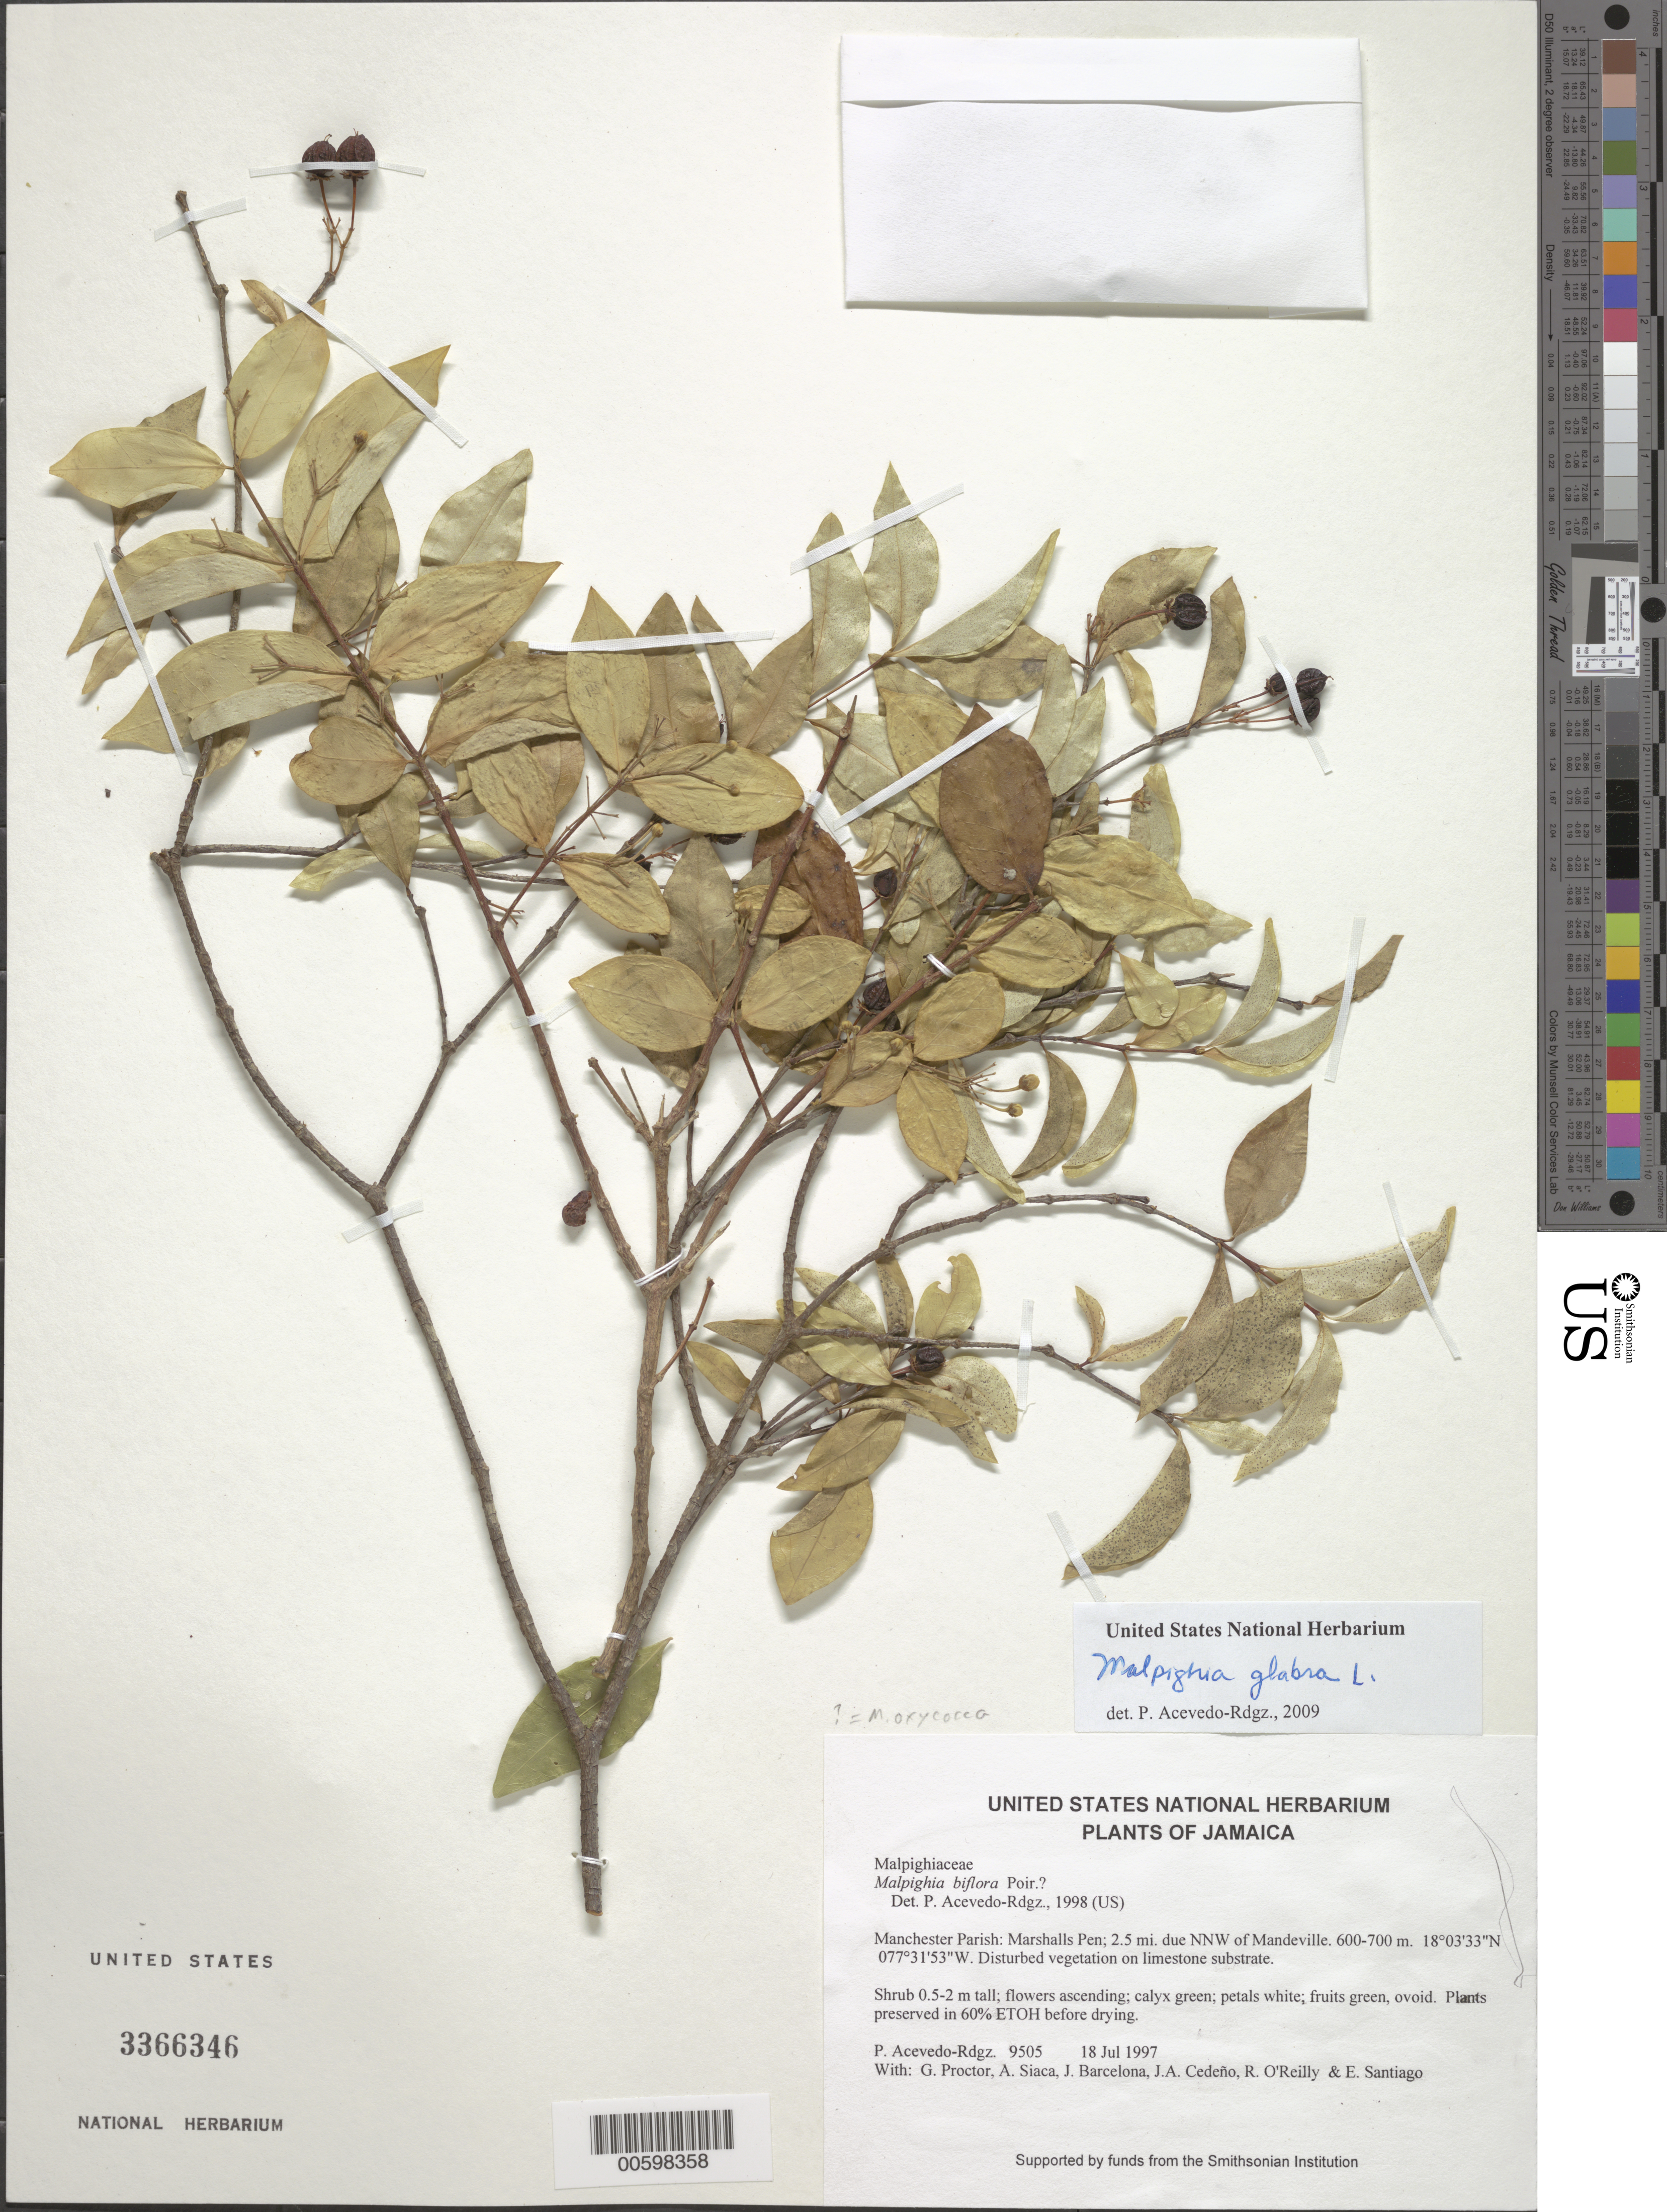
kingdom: Plantae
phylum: Tracheophyta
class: Magnoliopsida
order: Malpighiales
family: Malpighiaceae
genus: Malpighia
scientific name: Malpighia glabra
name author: L.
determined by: Acevedo-Rodríguez, P., (BOT), Smithsonian Institution - National Museum of Natural History (UNITED STATES)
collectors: P. Acevedo-Rodr., G. R. Proctor, A. Siaca, J. Barcelona, J. A. Cedeño M. & R. O'Reilly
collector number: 9505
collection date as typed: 18 Jul 1997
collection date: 1997-07-18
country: Jamaica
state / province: Manchester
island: Jamaica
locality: Manchester Parish: Marshalls Pen; 2.5 mi. due NNW of Mandeville.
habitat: Disturbed vegetation on limestone substrate.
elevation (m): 600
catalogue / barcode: US 3366346